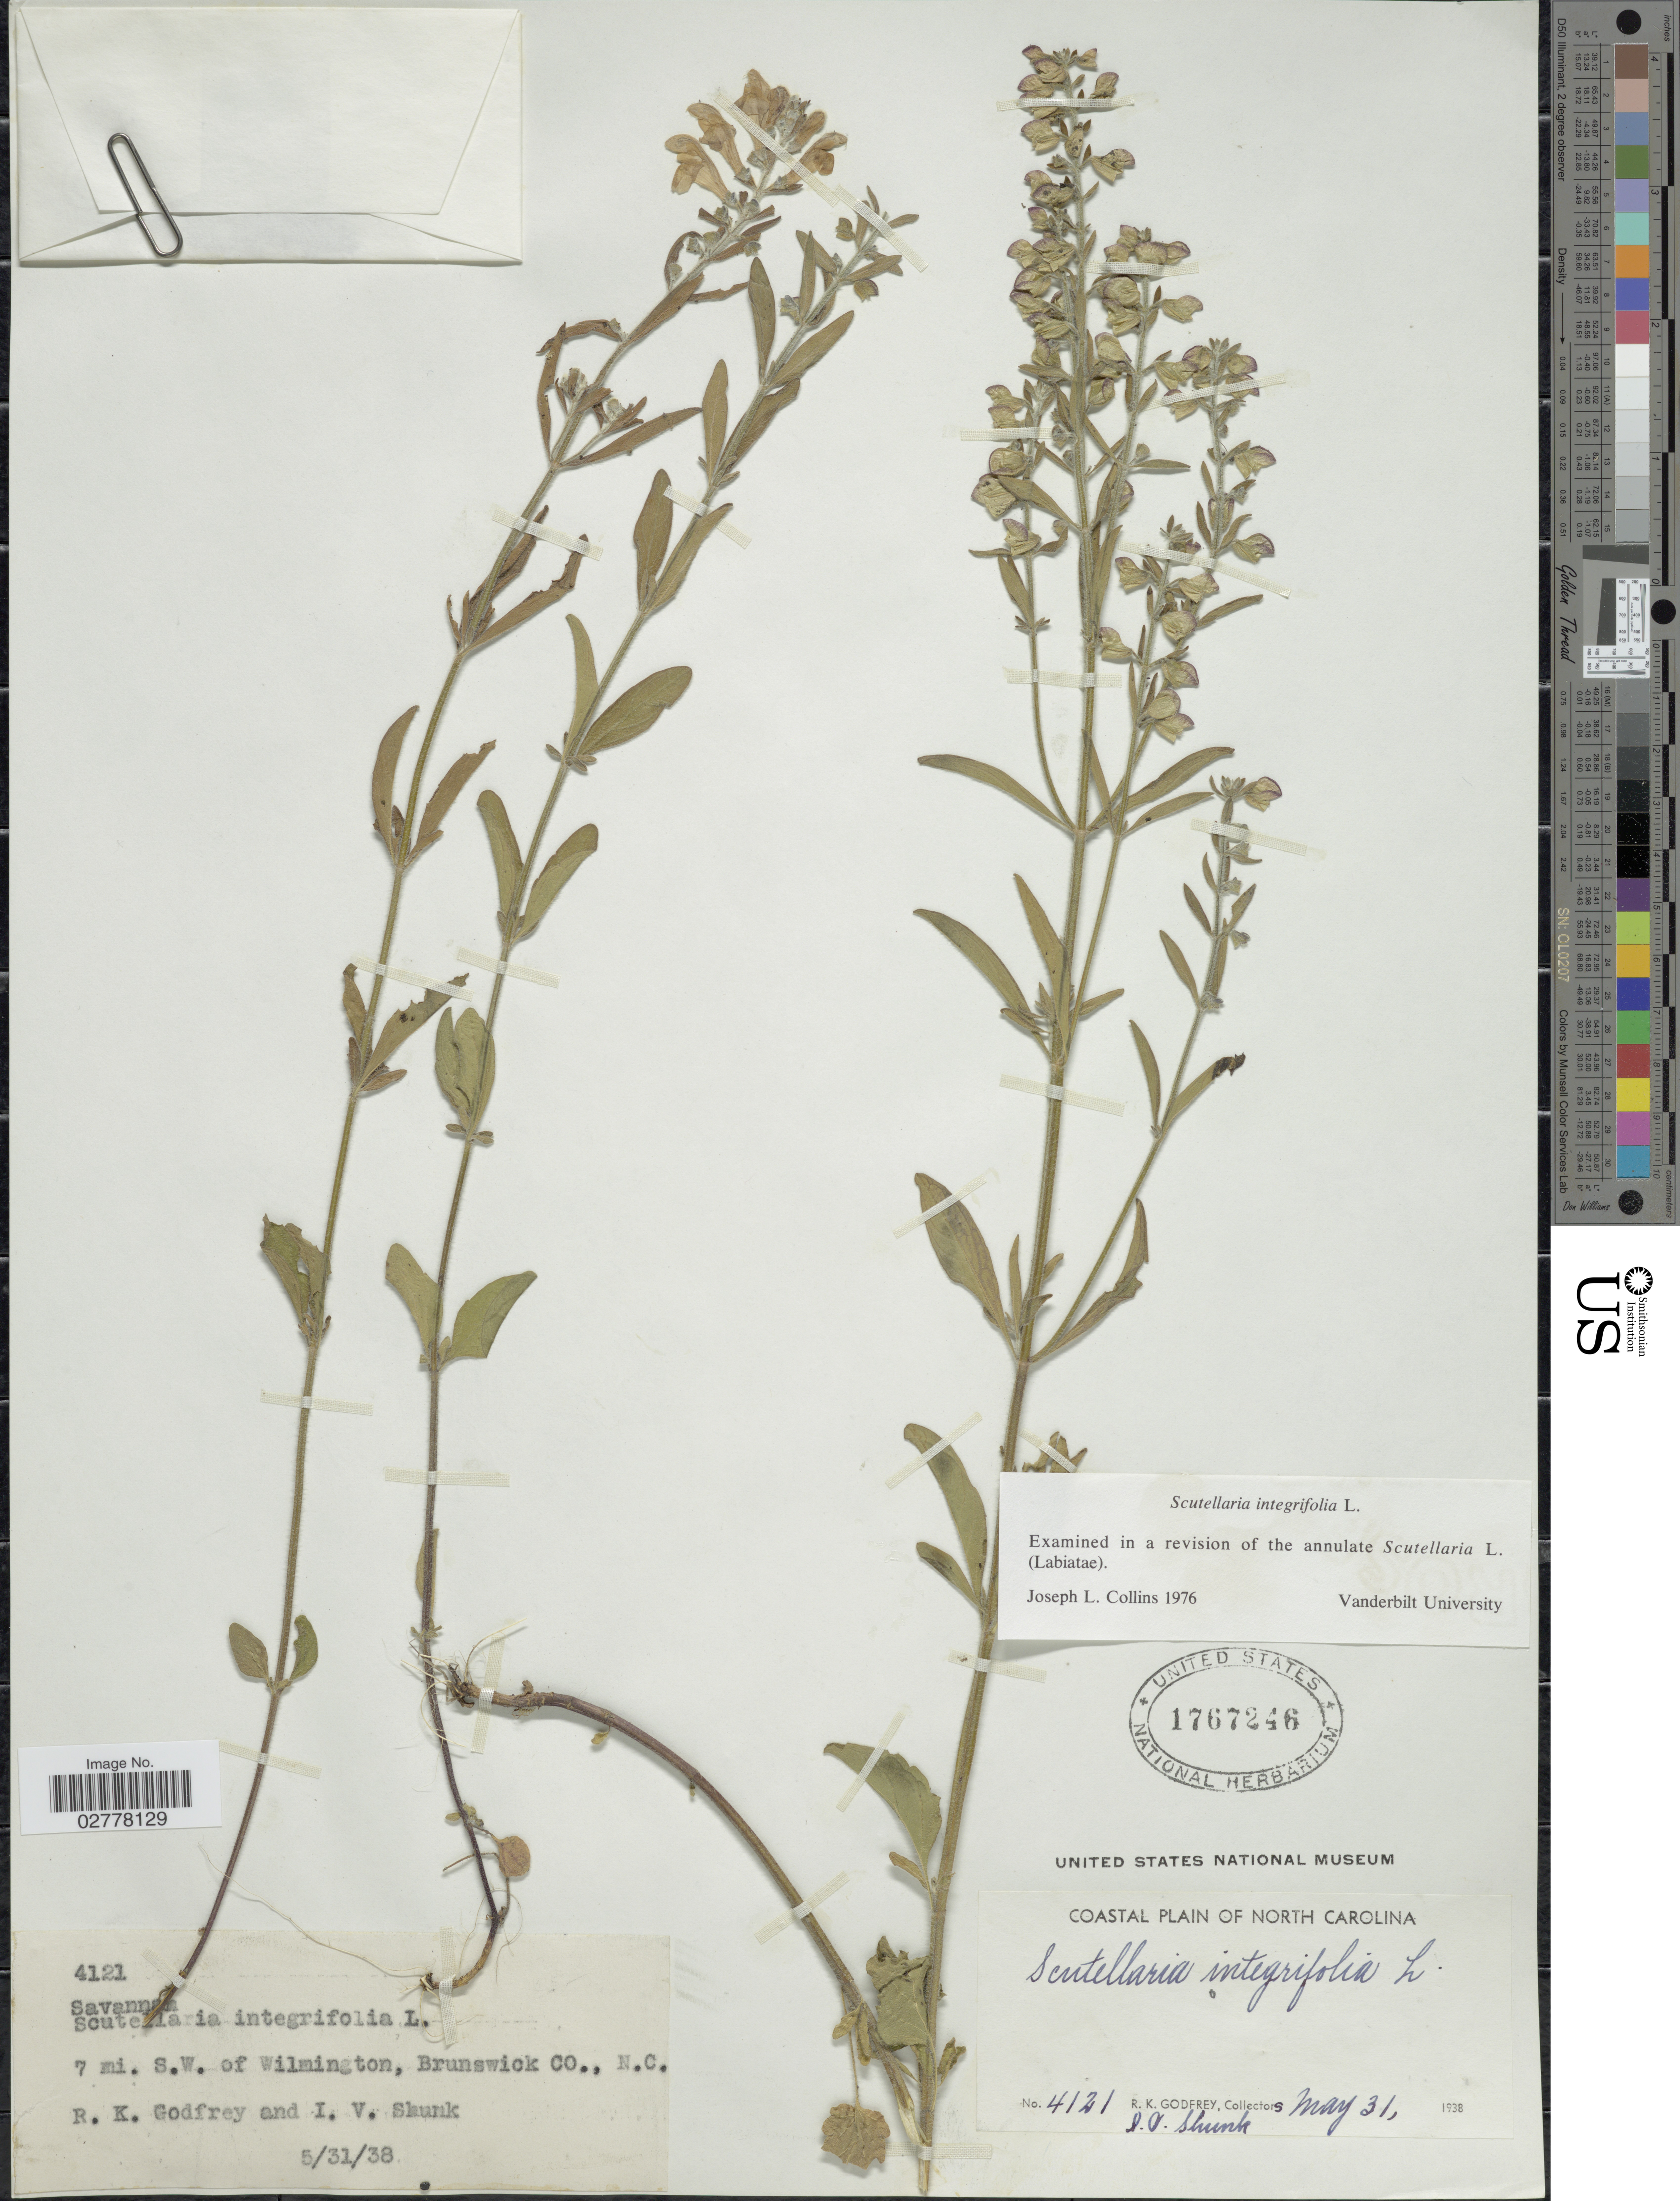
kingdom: Plantae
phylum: Tracheophyta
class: Magnoliopsida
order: Lamiales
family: Lamiaceae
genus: Scutellaria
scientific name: Scutellaria integrifolia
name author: L.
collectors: R. K. Godfrey & I. Shunk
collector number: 4121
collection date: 1938-05-31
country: United States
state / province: North Carolina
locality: Coastal Plain of North Carolina. 7 mi. S.W. of Wilmington, Brunswick Co.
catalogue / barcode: US 1767246